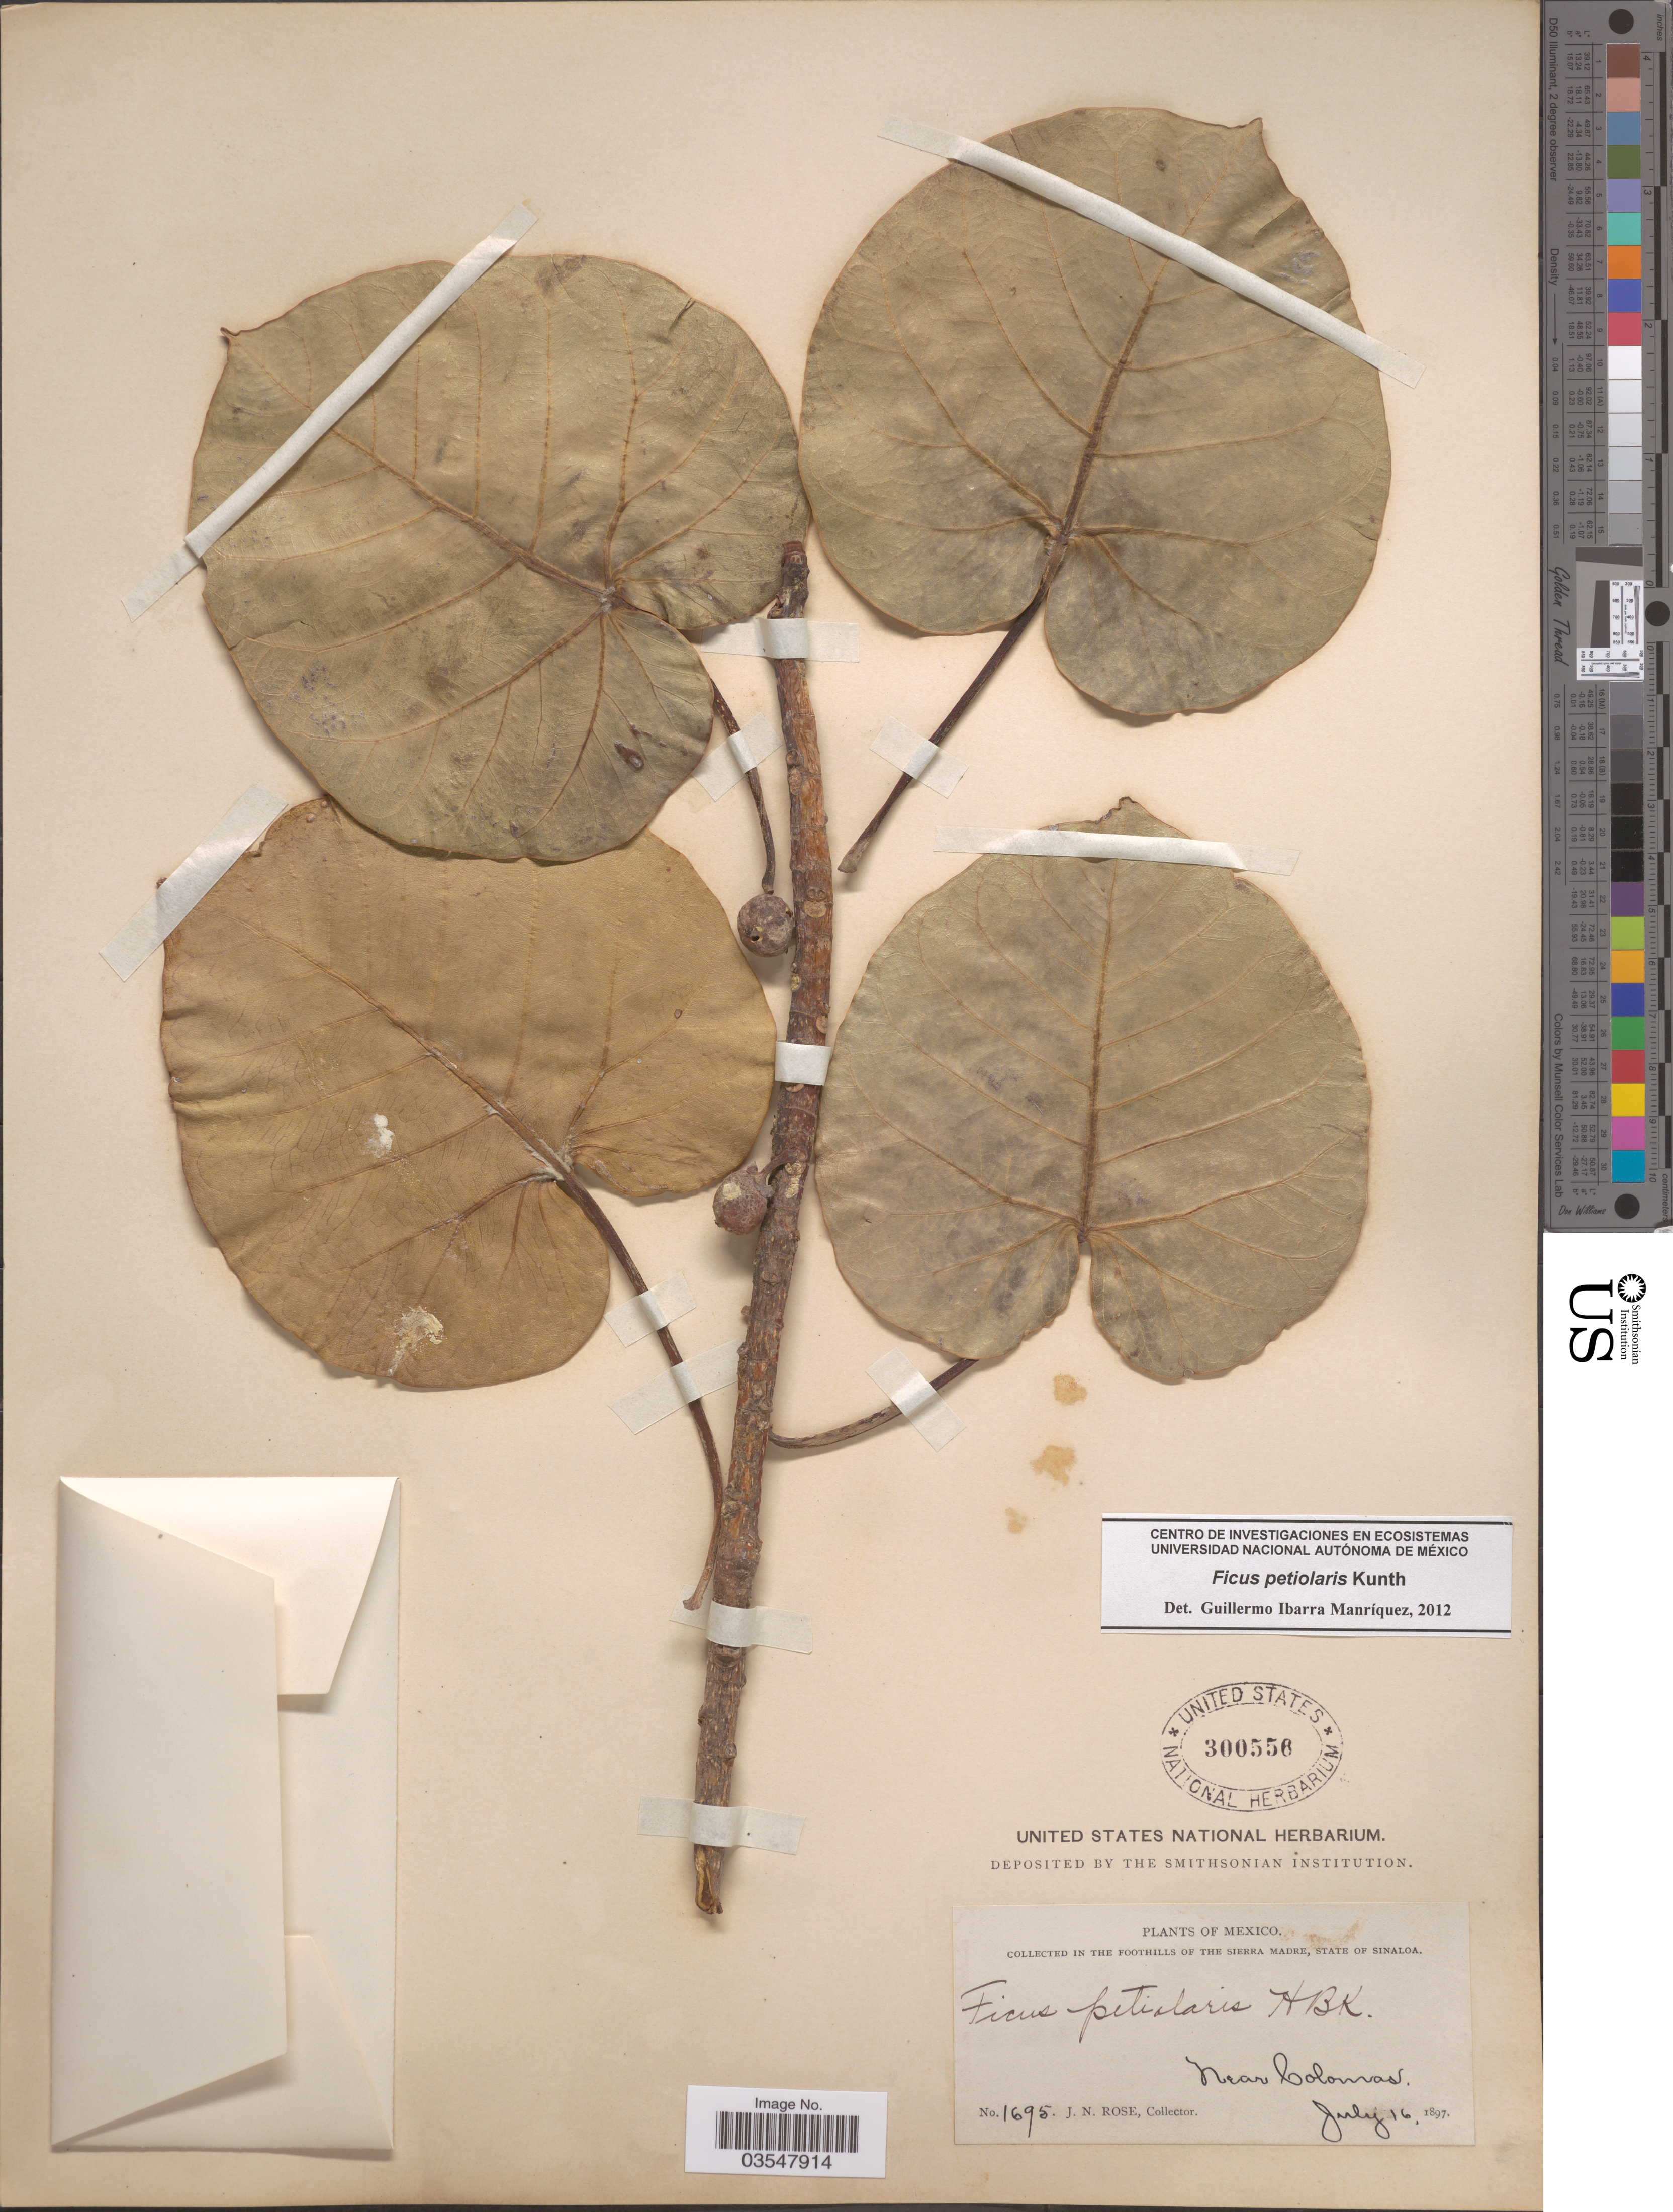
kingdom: Plantae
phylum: Tracheophyta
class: Magnoliopsida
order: Rosales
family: Moraceae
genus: Ficus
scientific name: Ficus petiolaris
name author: Kunth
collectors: J. N. Rose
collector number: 1695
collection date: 1897-07-16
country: Mexico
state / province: Sinaloa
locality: In the foothills of the Sierra Madre. Near Colomas.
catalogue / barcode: US 300556